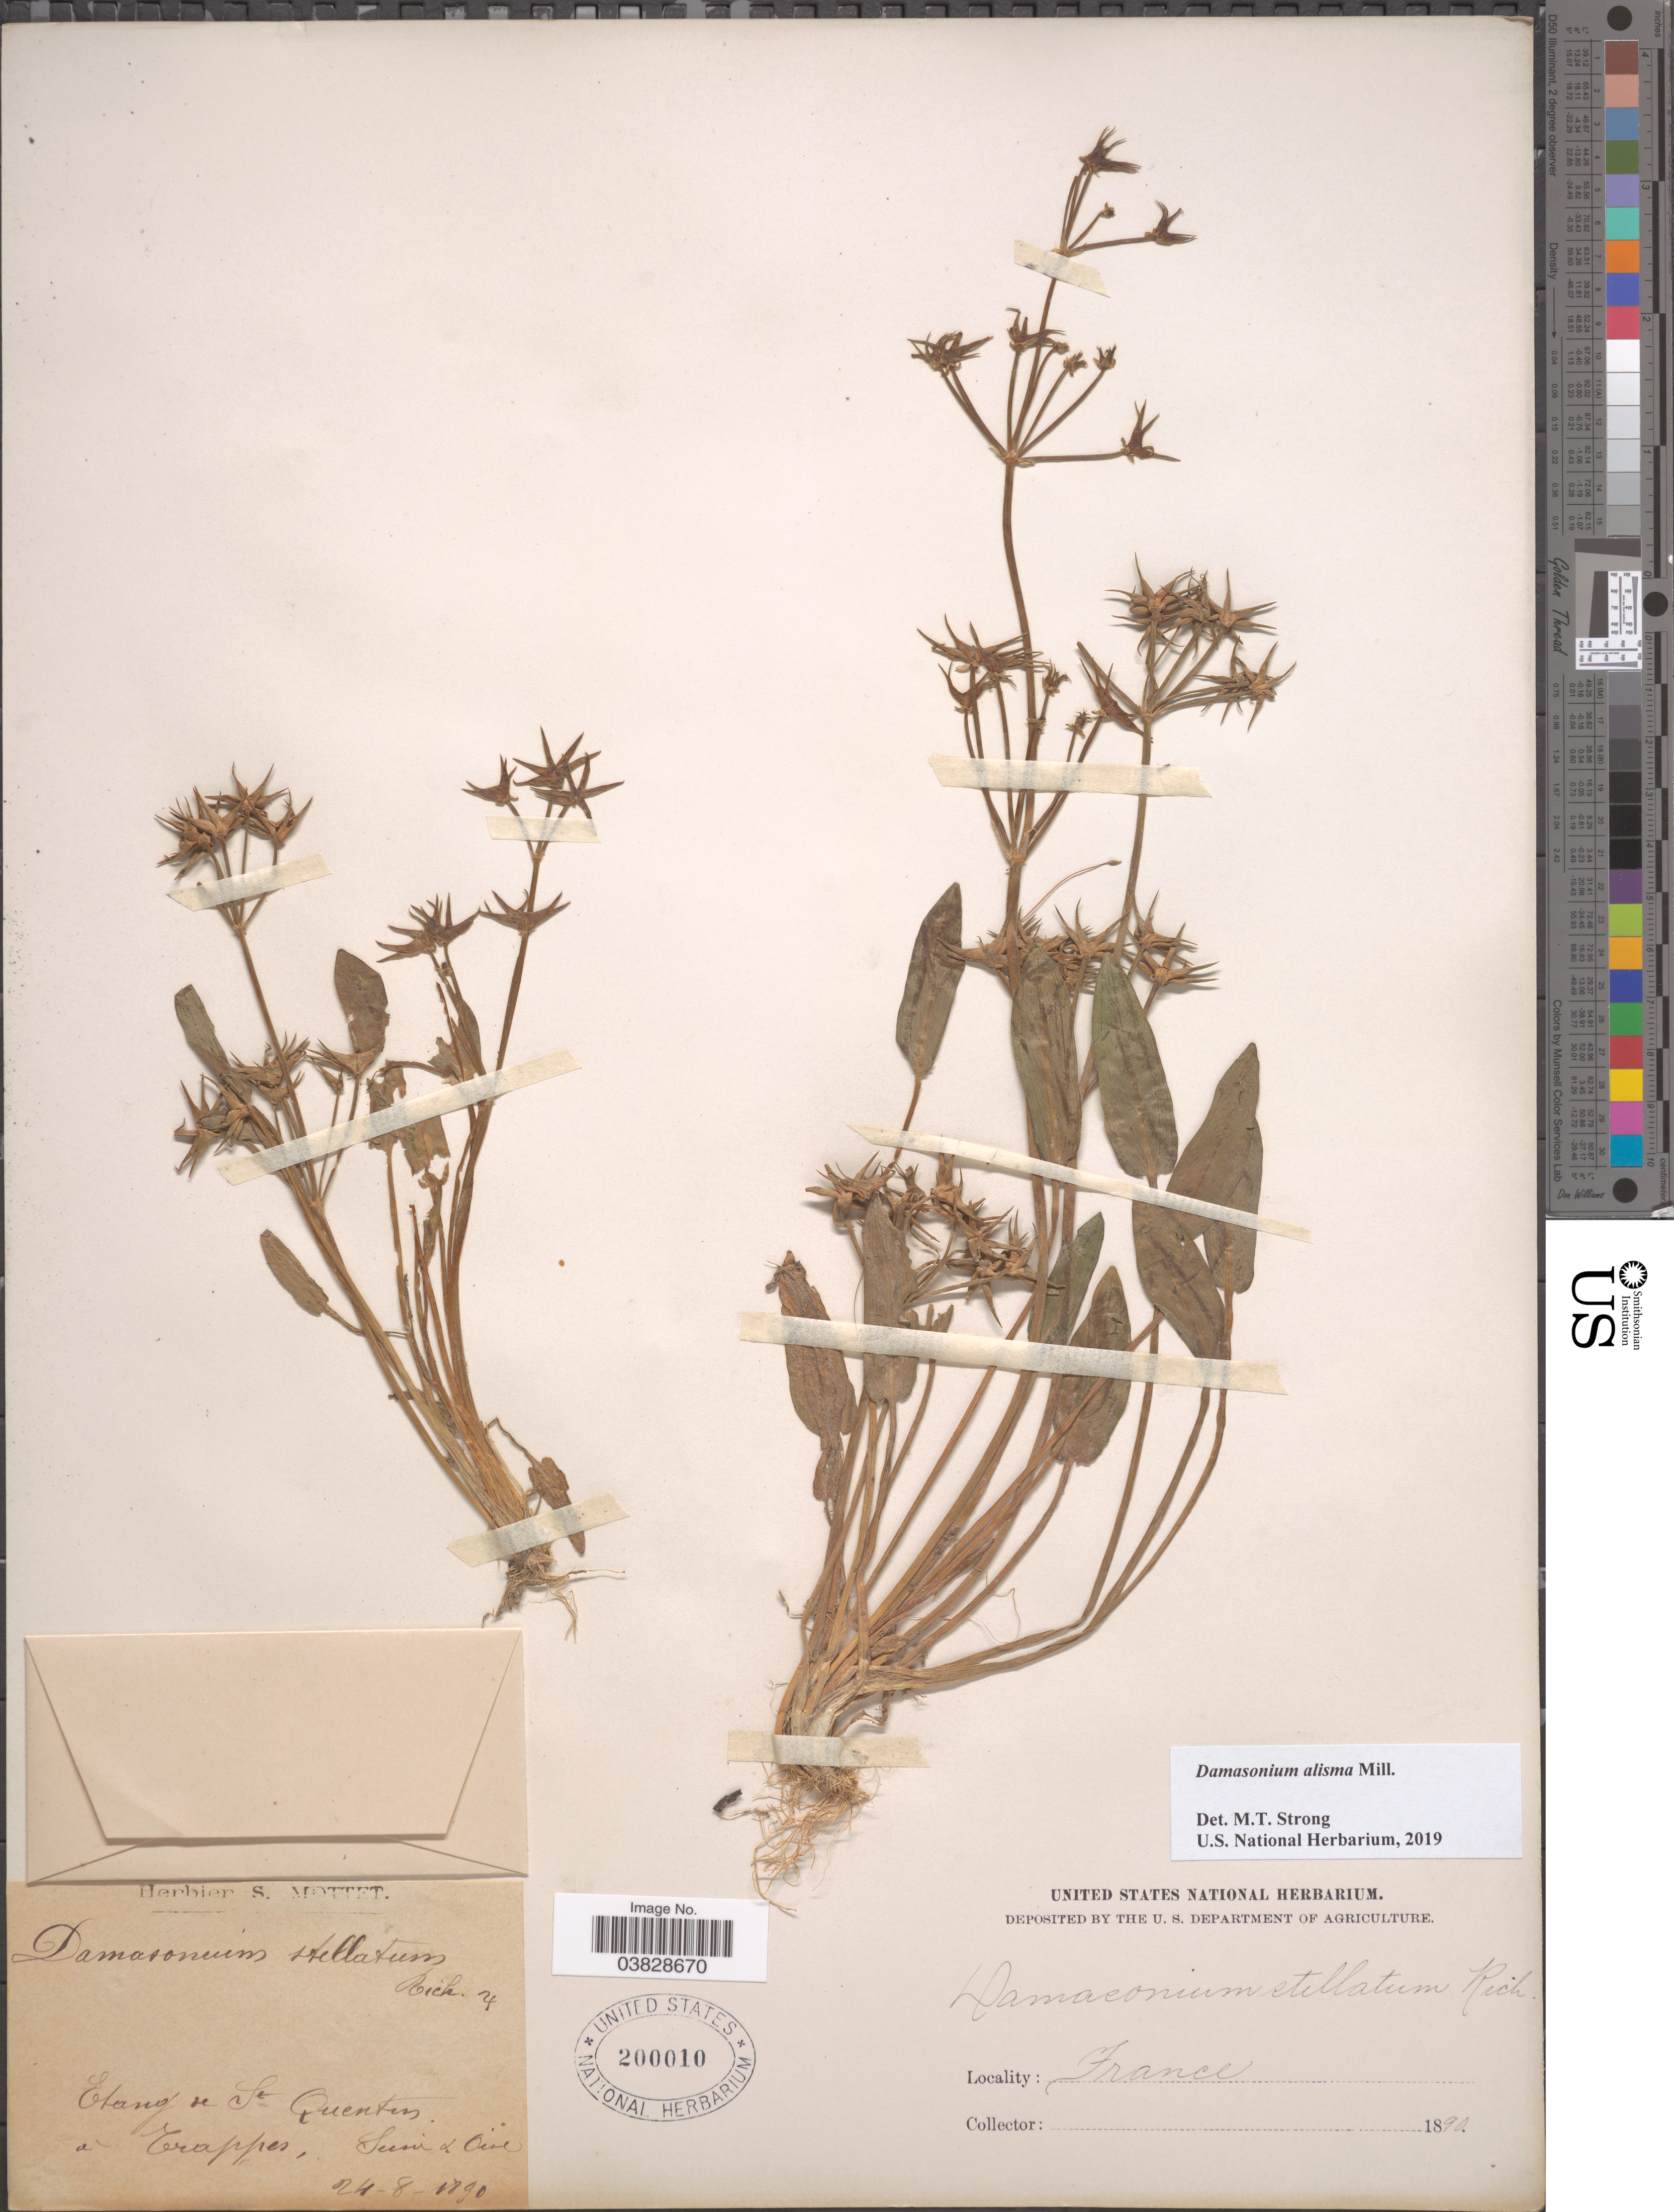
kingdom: Plantae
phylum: Tracheophyta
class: Liliopsida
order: Alismatales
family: Alismataceae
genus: Damasonium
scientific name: Damasonium alisma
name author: Mill.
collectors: Ex herb. S. Mottet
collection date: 1890-08-24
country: France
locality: Etang de St Quentin. Trappes, Seine & Oise.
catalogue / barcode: US 200010